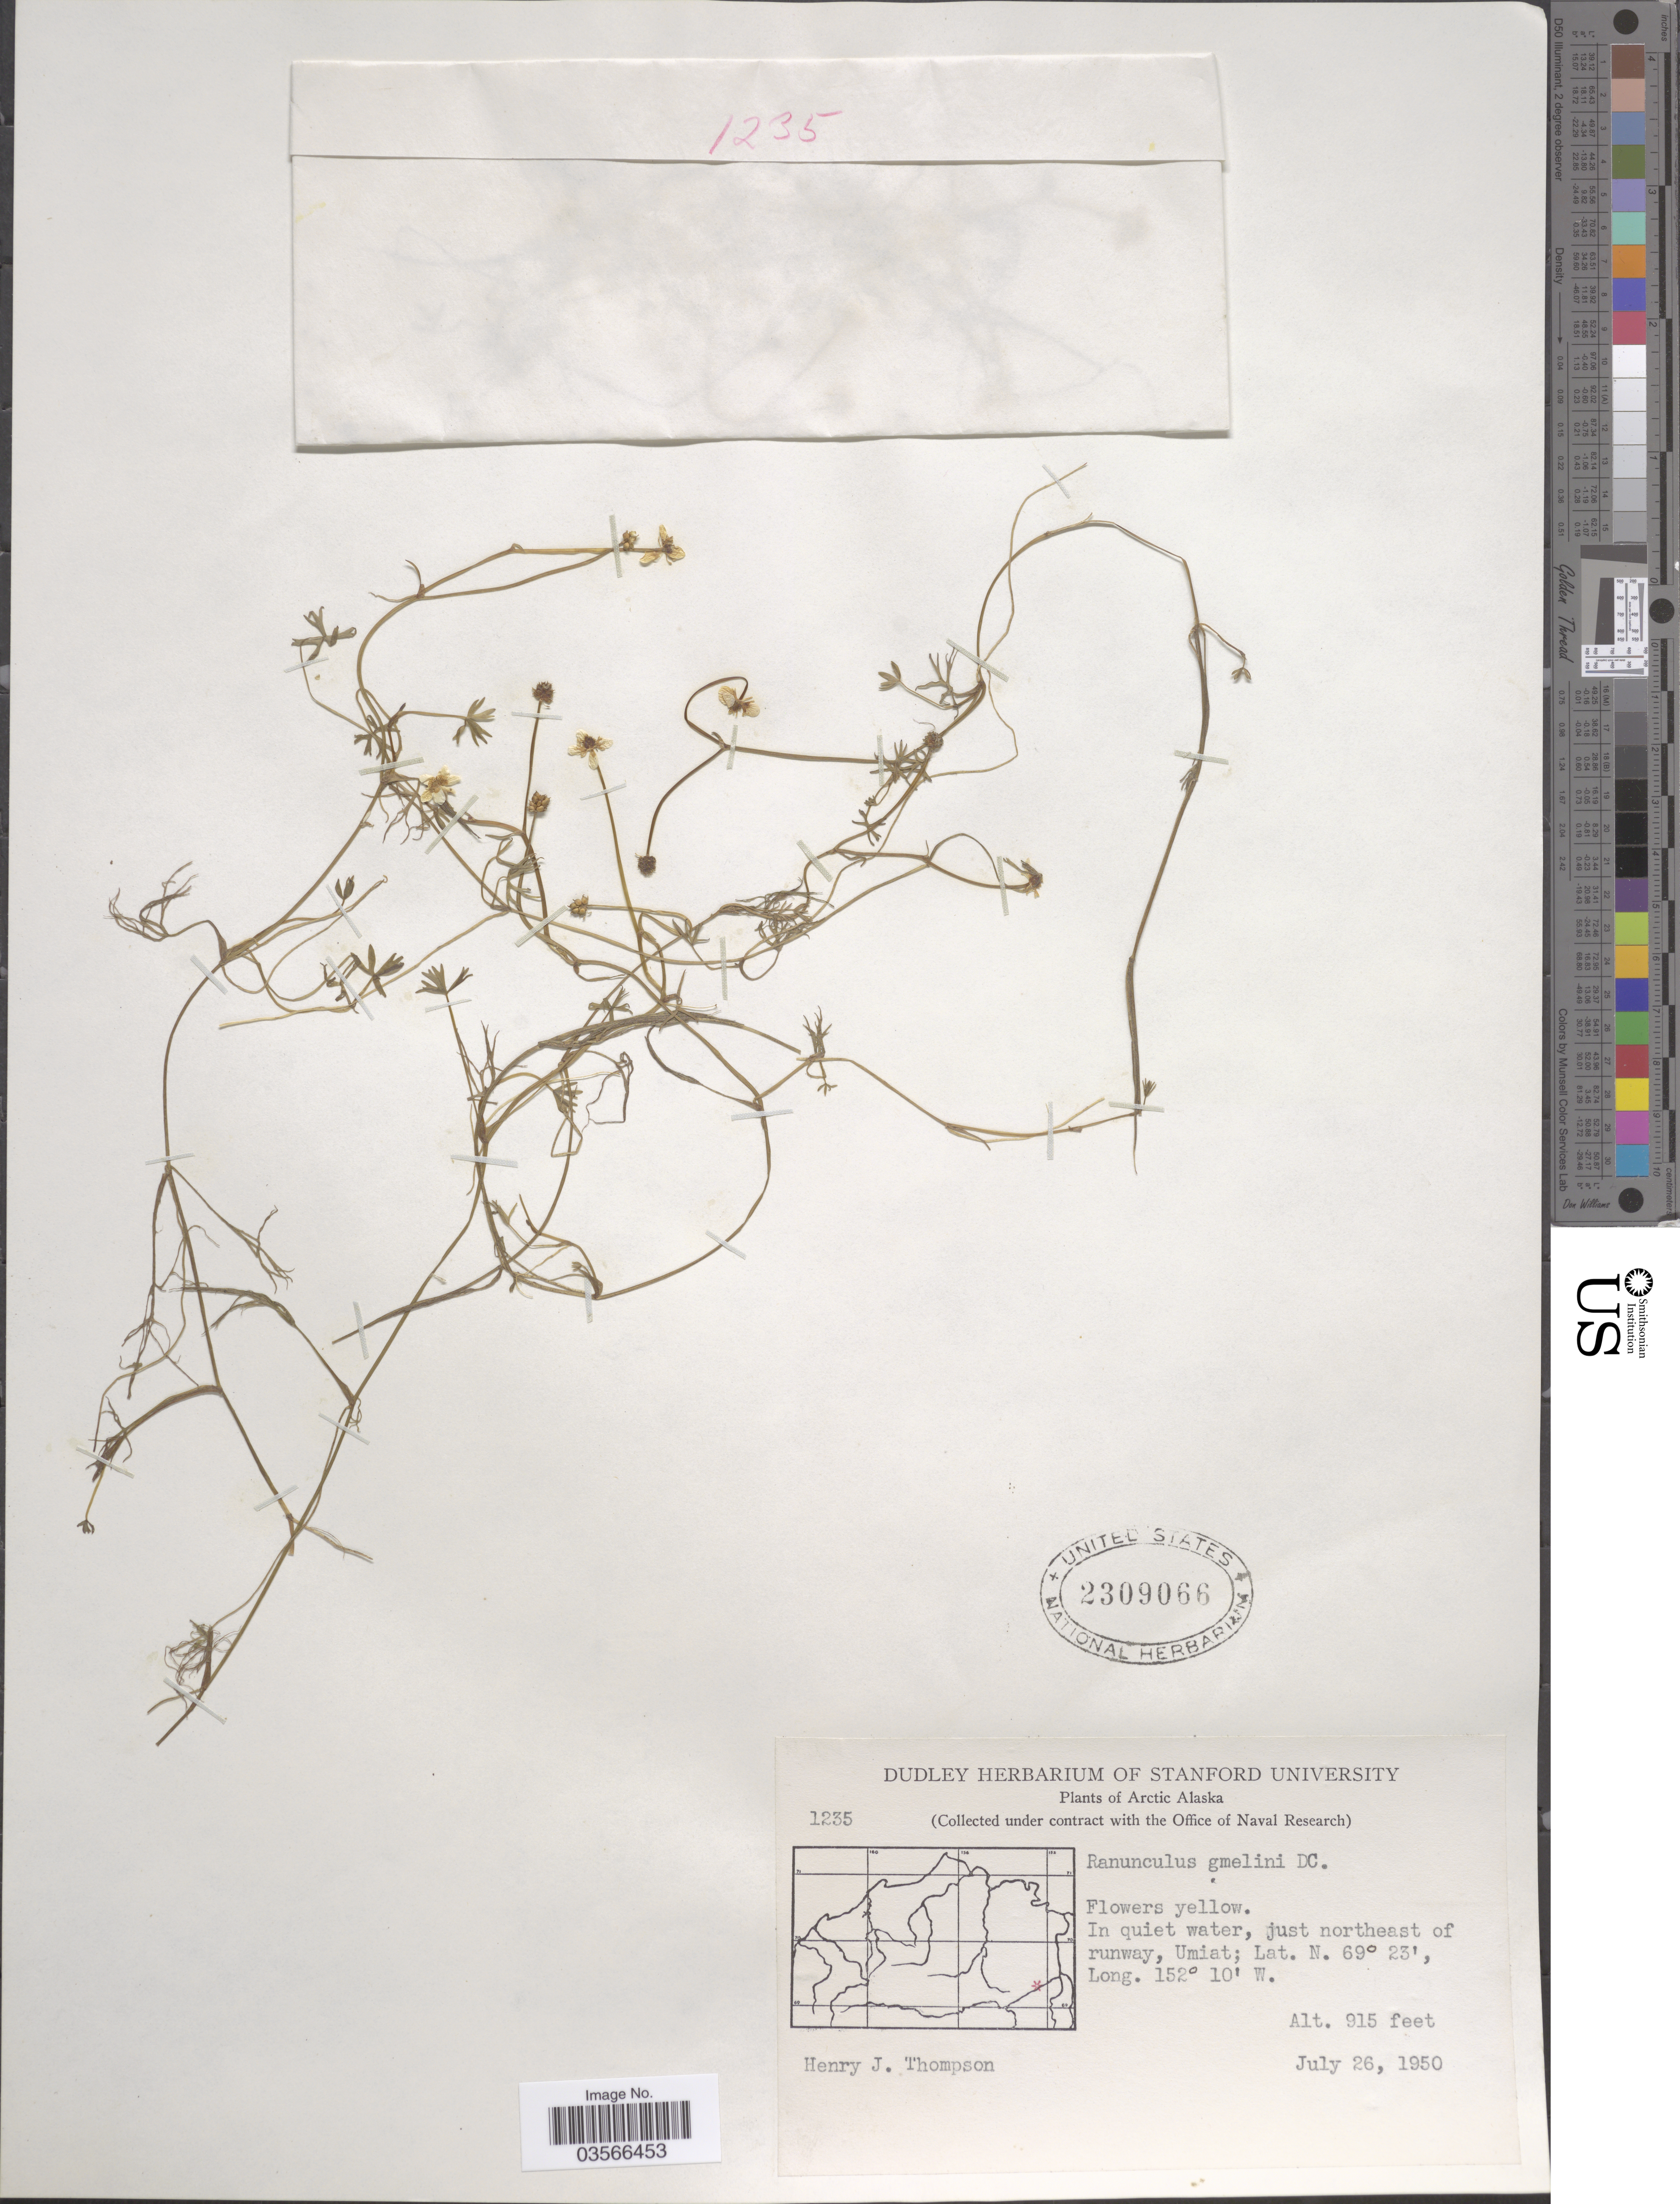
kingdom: Plantae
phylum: Tracheophyta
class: Magnoliopsida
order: Ranunculales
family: Ranunculaceae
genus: Ranunculus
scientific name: Ranunculus gmelinii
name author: DC.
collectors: H. J. Thompson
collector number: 1235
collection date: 1950-07-26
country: United States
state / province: Alaska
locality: Arctic Alaska. In quiet water, just northeast of runway, Umiat.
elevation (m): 279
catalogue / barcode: US 2309066